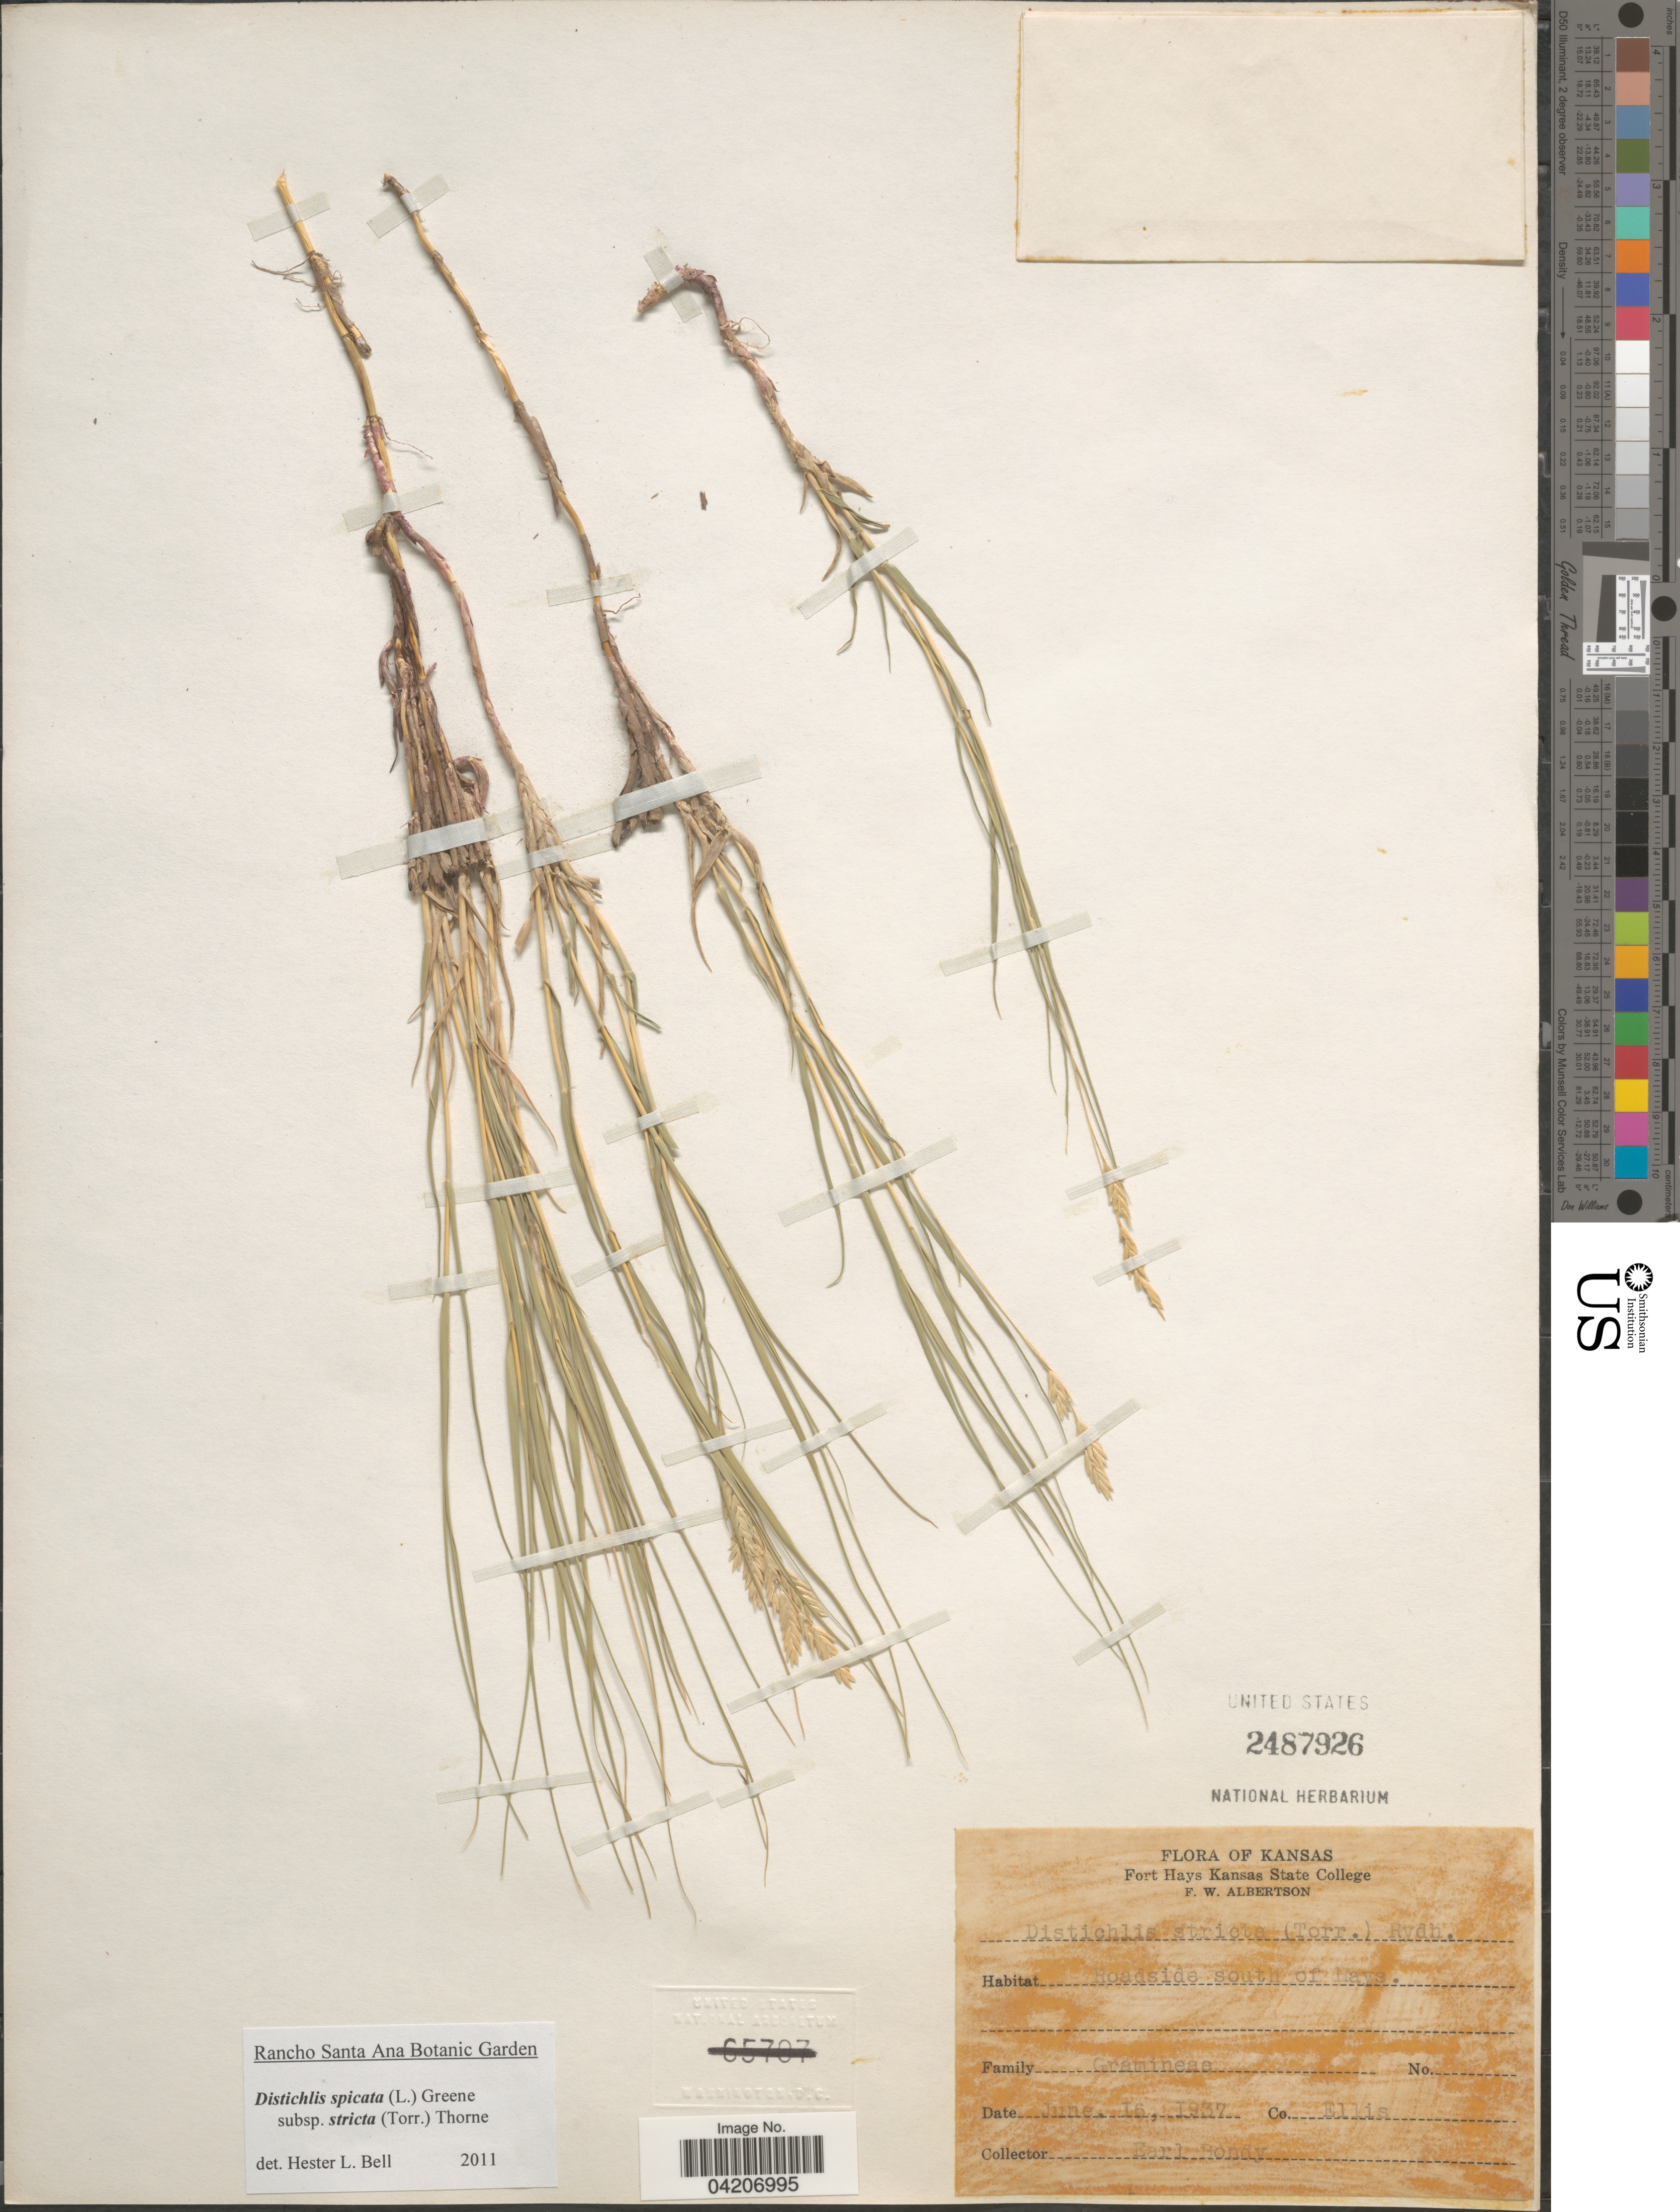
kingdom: Plantae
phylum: Tracheophyta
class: Liliopsida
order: Poales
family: Poaceae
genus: Distichlis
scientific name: Distichlis spicata subsp. stricta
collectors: E. Bondy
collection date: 1937-06-16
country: United States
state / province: Kansas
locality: Roadside south of Hays. Co. Ellis.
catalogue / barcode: US 2487926